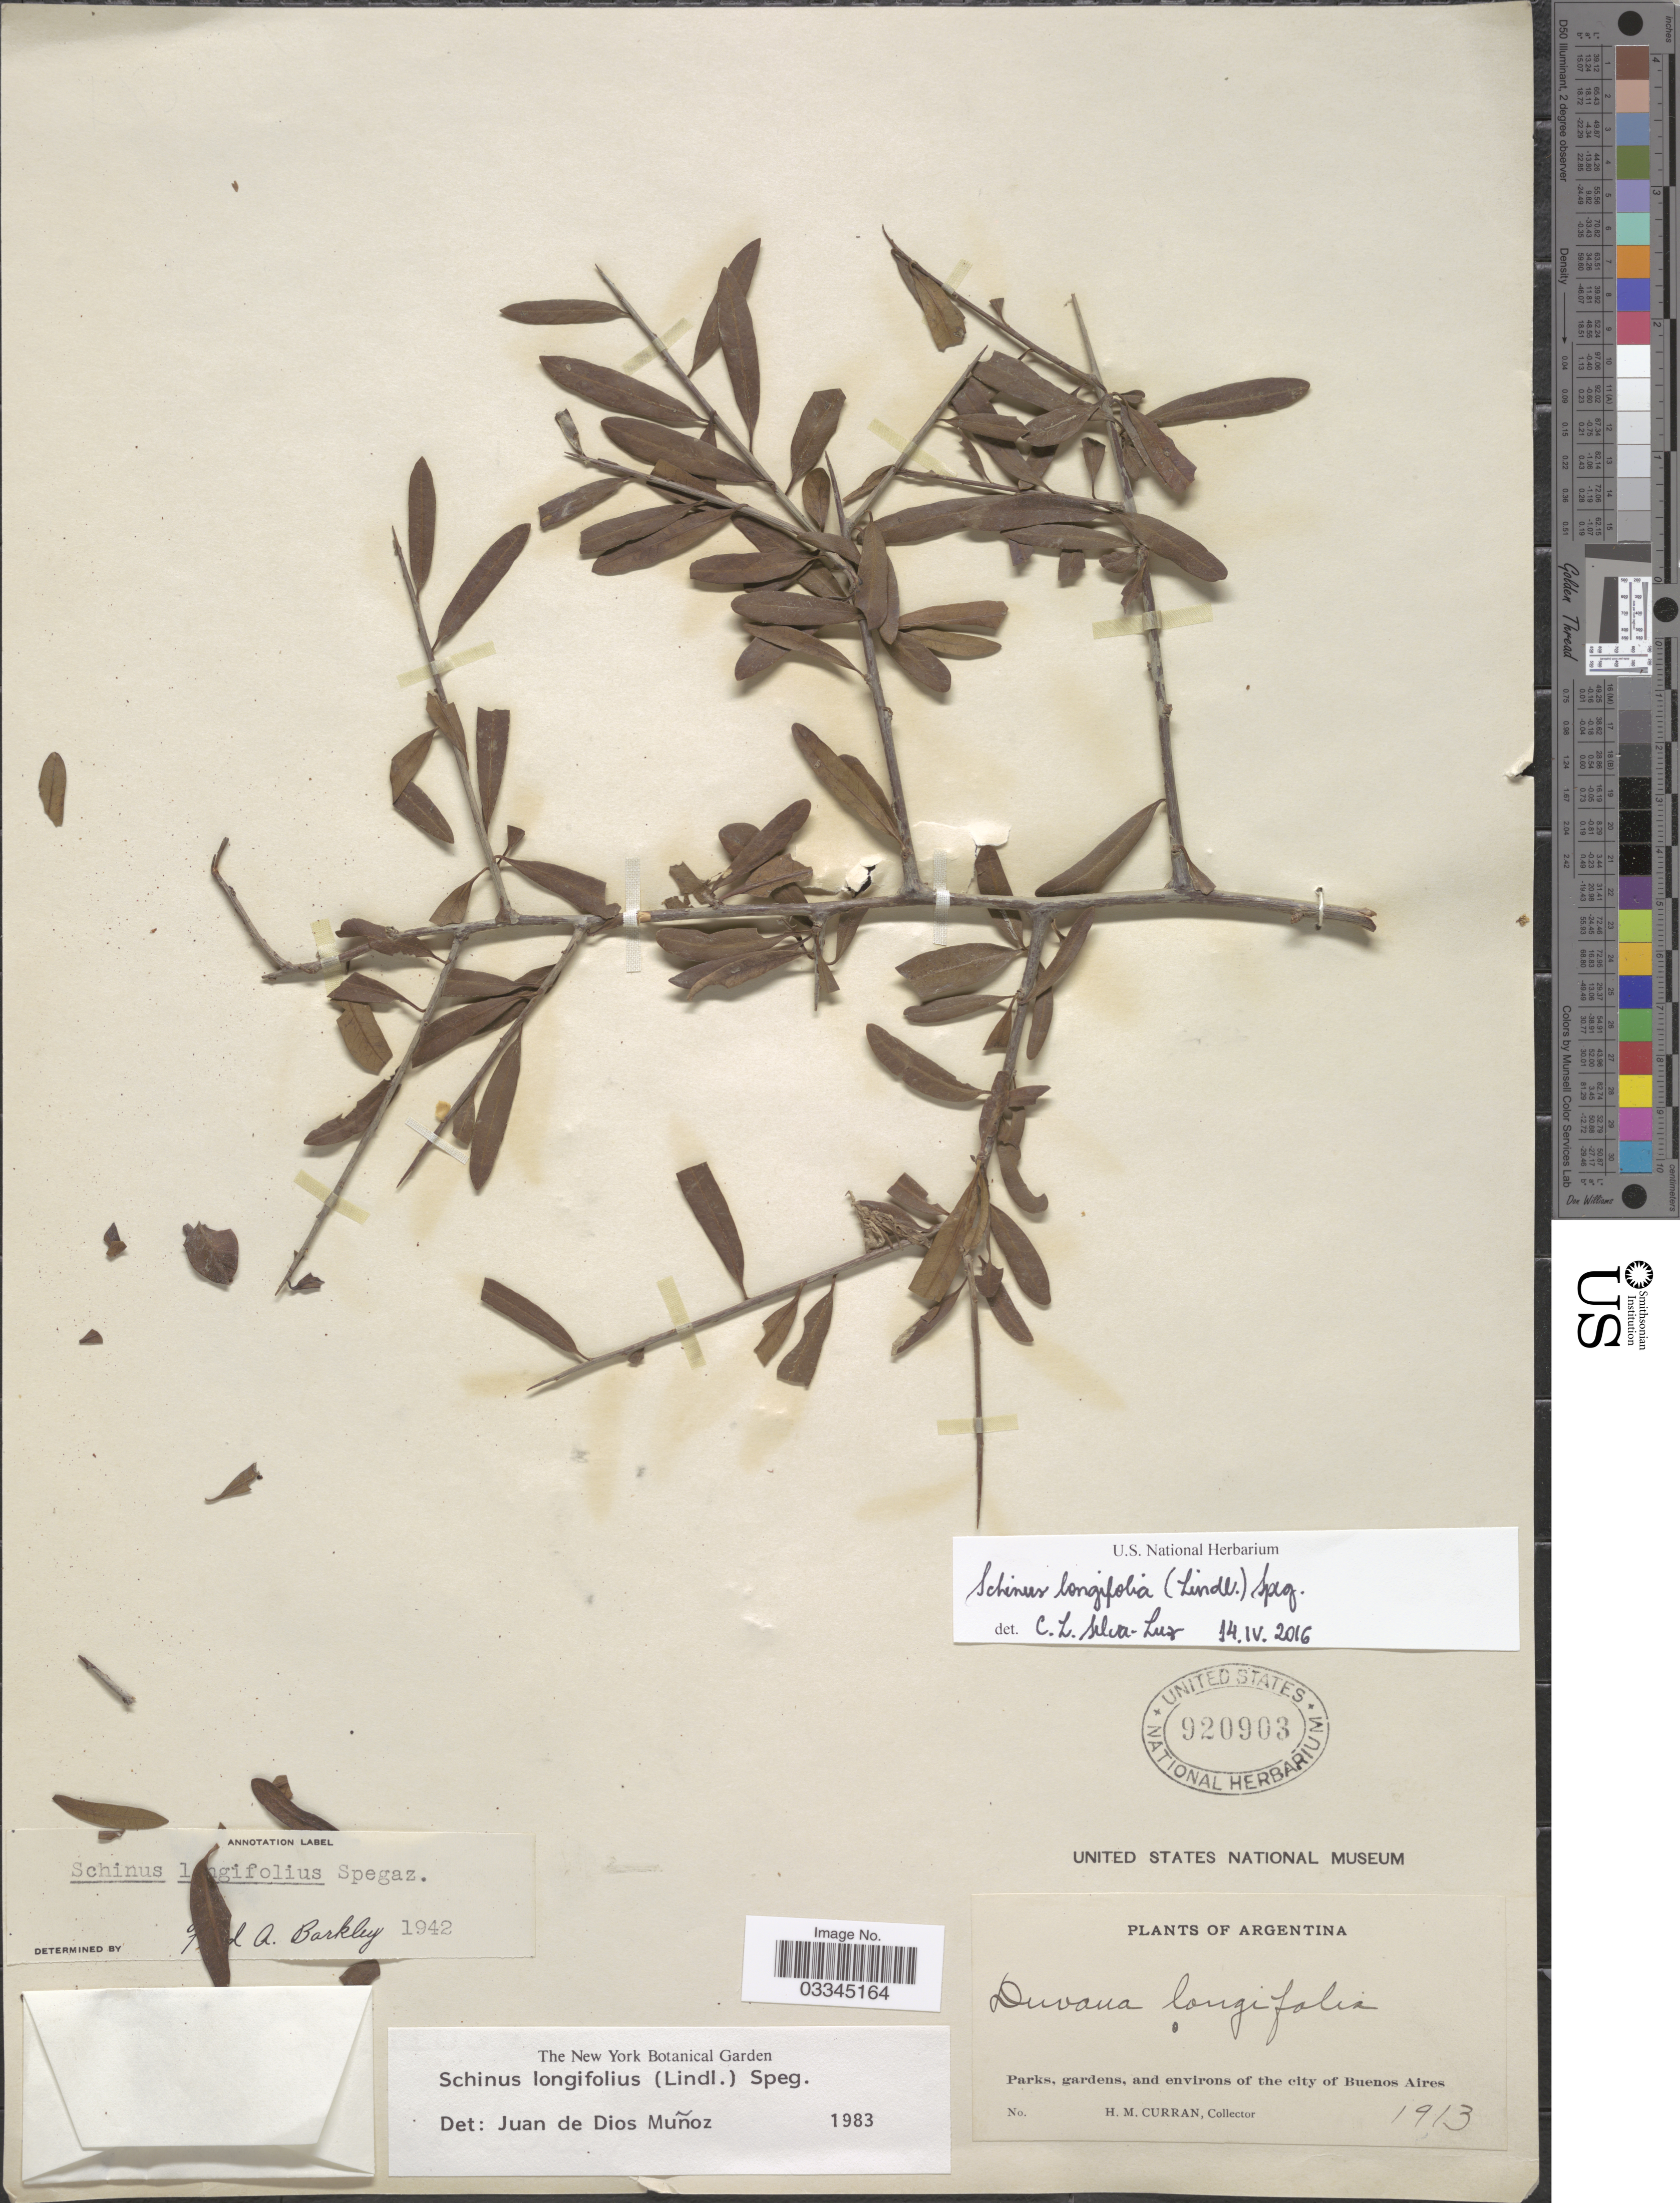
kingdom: Plantae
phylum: Tracheophyta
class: Magnoliopsida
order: Sapindales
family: Anacardiaceae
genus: Schinus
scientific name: Schinus longifolia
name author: (Lindl.) Speg.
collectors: H. M. Curran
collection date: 1913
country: Argentina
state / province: Buenos Aires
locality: Parks, gardens, and environs of the city of Buenos Aires.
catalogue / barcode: US 920903